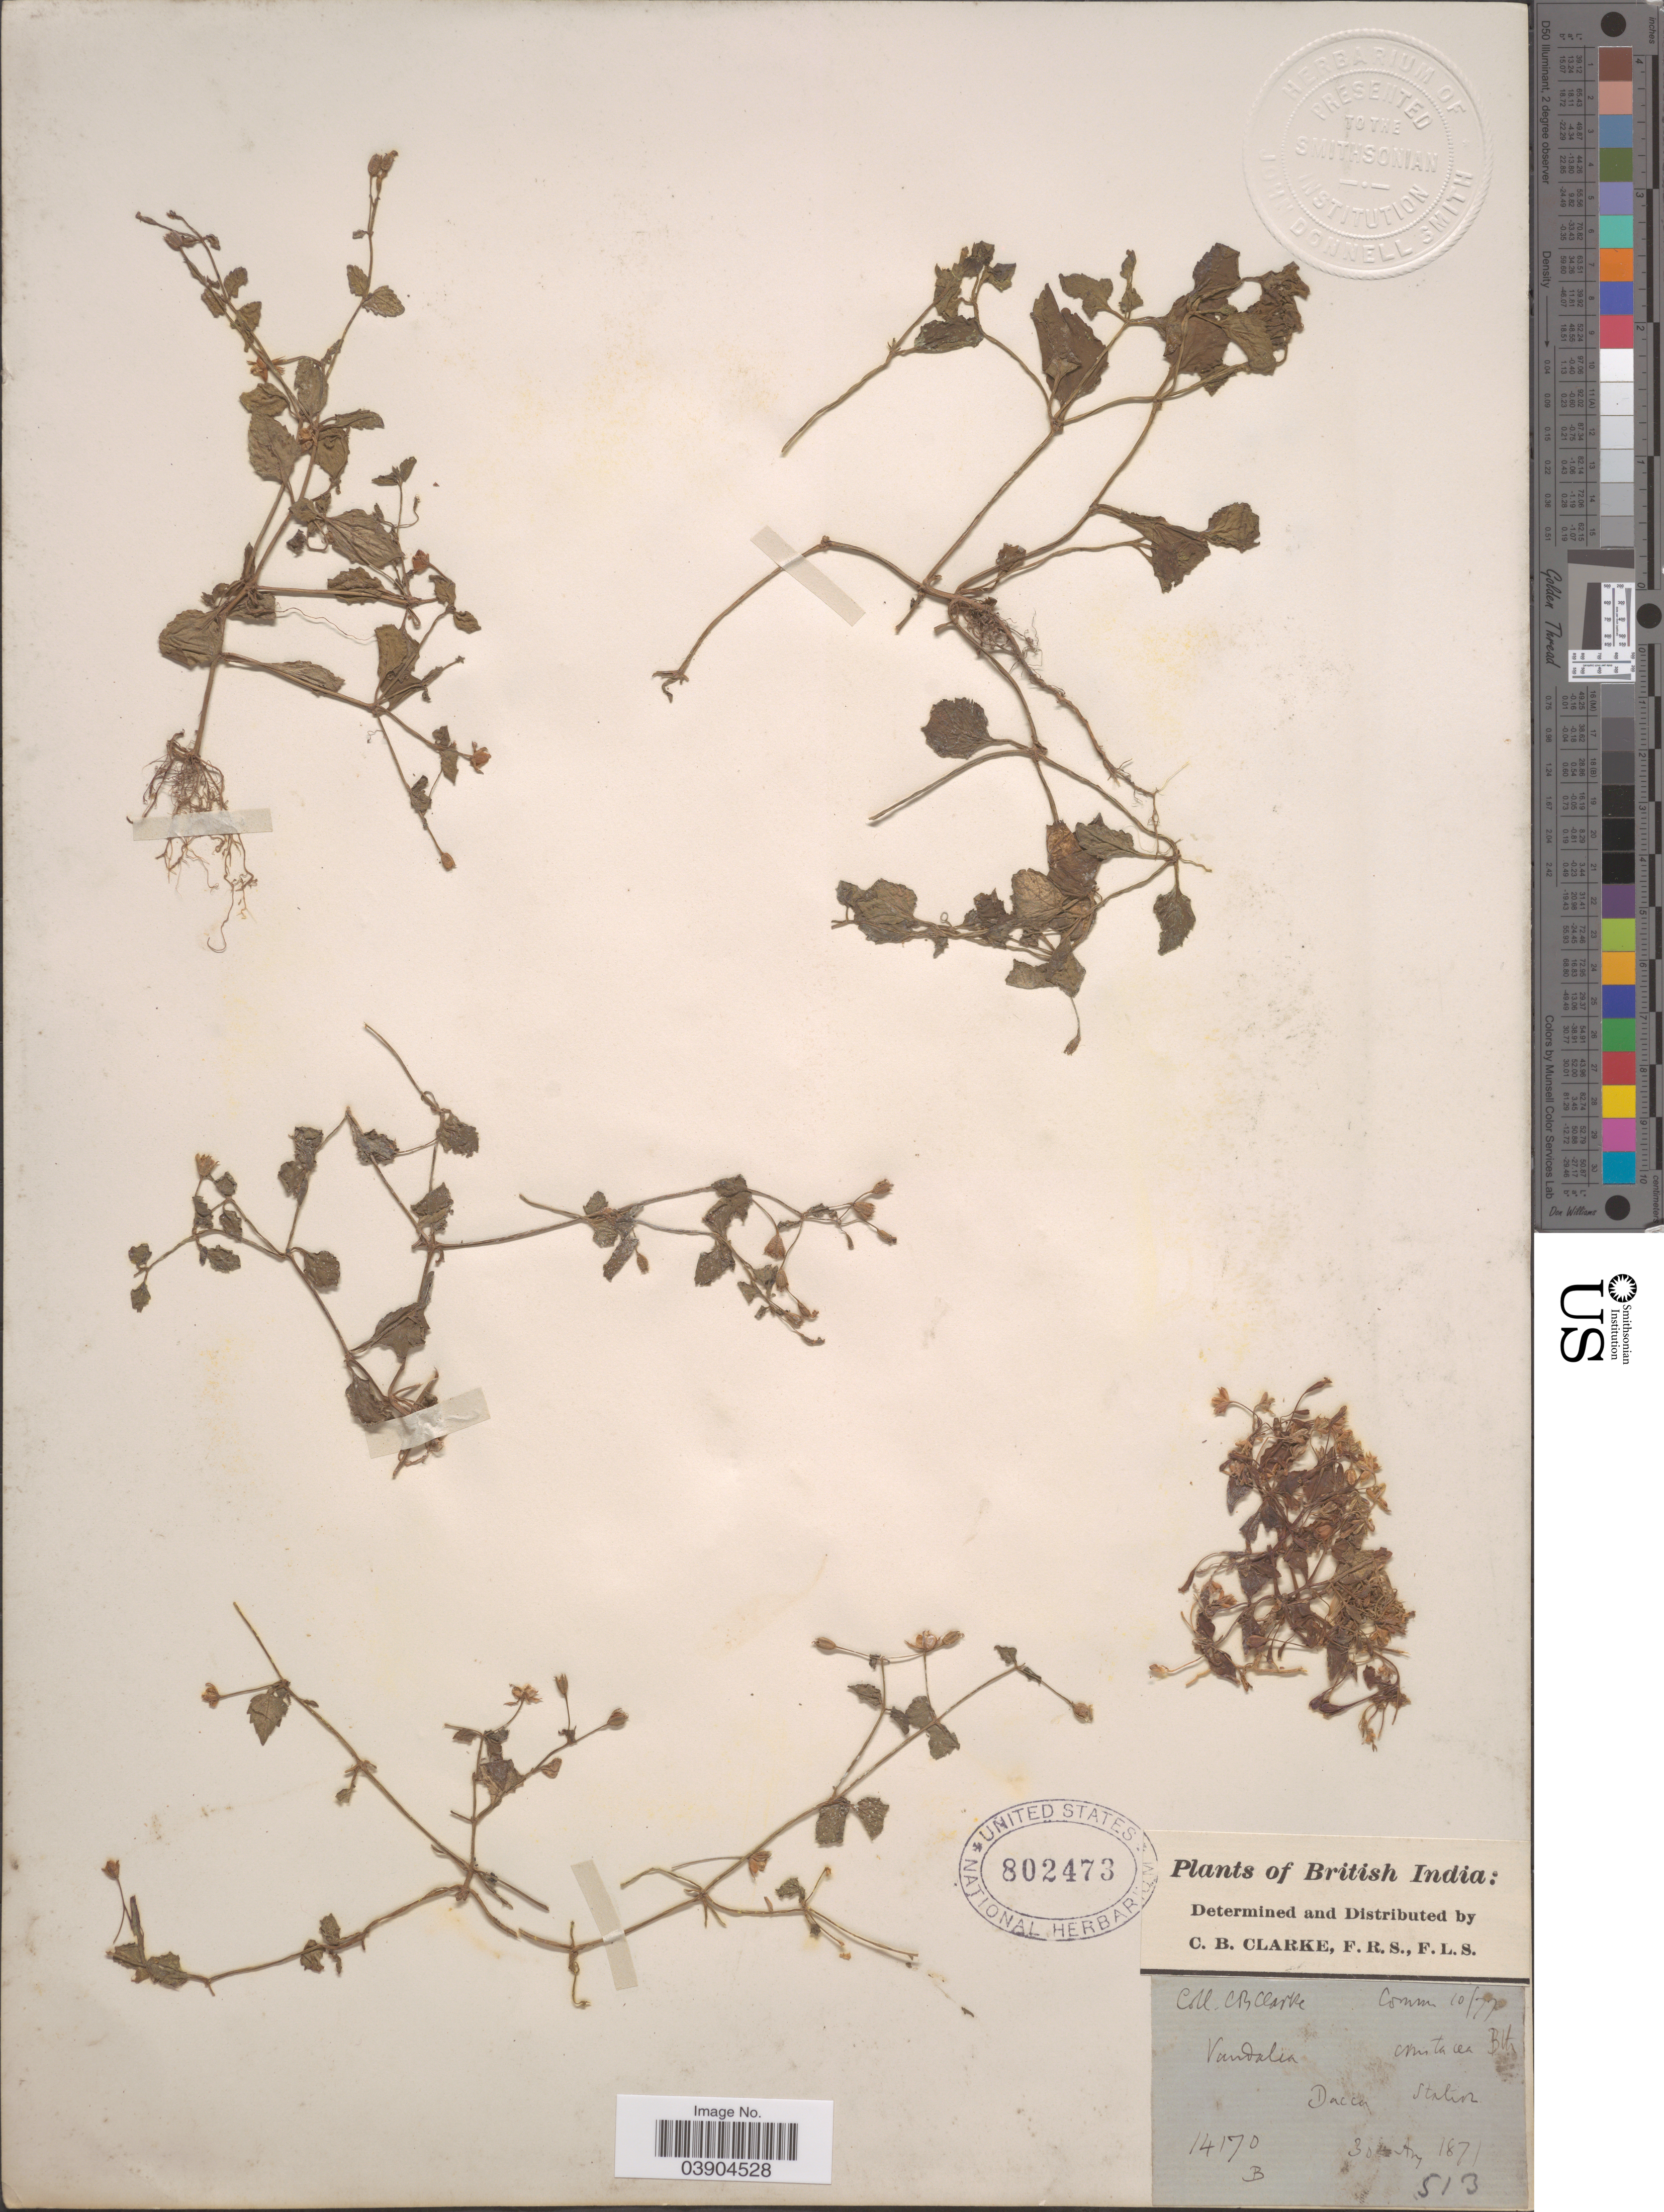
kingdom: Plantae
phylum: Tracheophyta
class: Magnoliopsida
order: Lamiales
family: Linderniaceae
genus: Lindernia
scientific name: Lindernia crustacea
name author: (L.) F. Muell.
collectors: C. B. Clarke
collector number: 14170B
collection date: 1871-08-30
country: Bangladesh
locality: British India. Vandalia. Dacca Stalior.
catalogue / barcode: US 802473